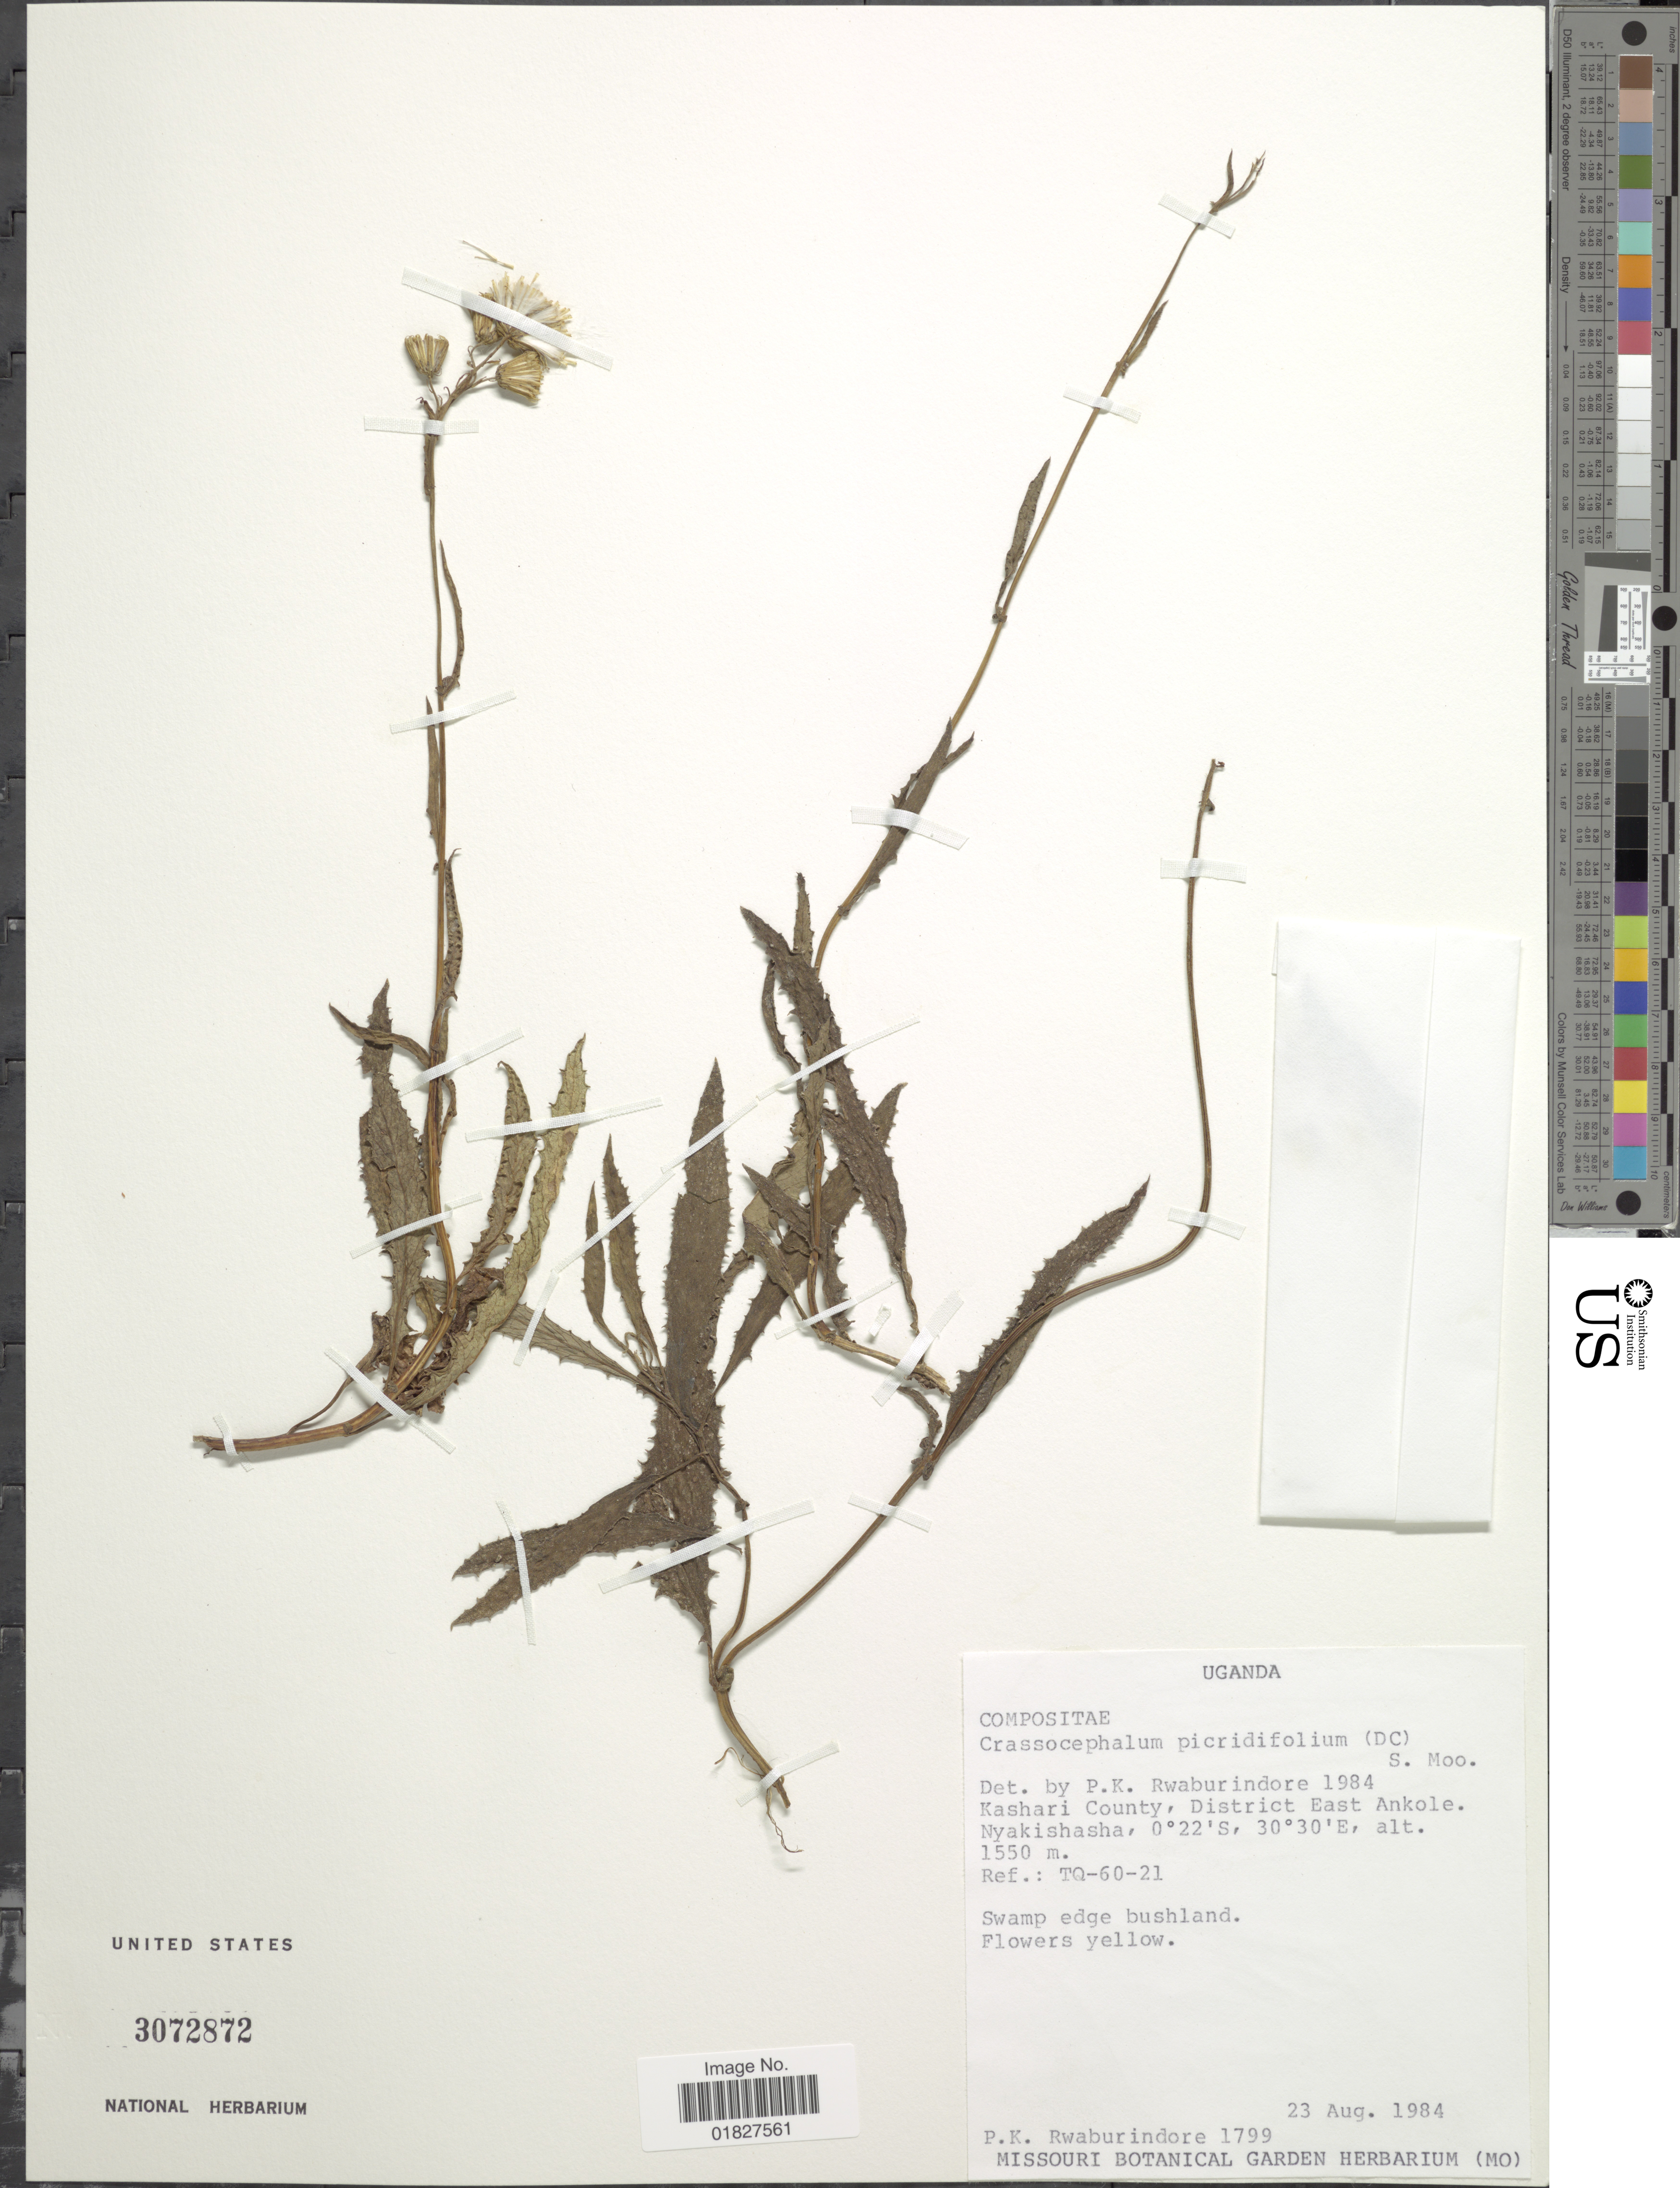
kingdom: Plantae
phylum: Tracheophyta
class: Magnoliopsida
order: Asterales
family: Asteraceae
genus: Crassocephalum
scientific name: Crassocephalum picridifolium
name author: (DC.) S. Moore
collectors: P. Rwaburindore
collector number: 1799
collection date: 1984-08-23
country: Uganda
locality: Kashari County, District East Ankole, Nyakishasha, Ref. TQ-60-20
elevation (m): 1550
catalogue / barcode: US 3072872